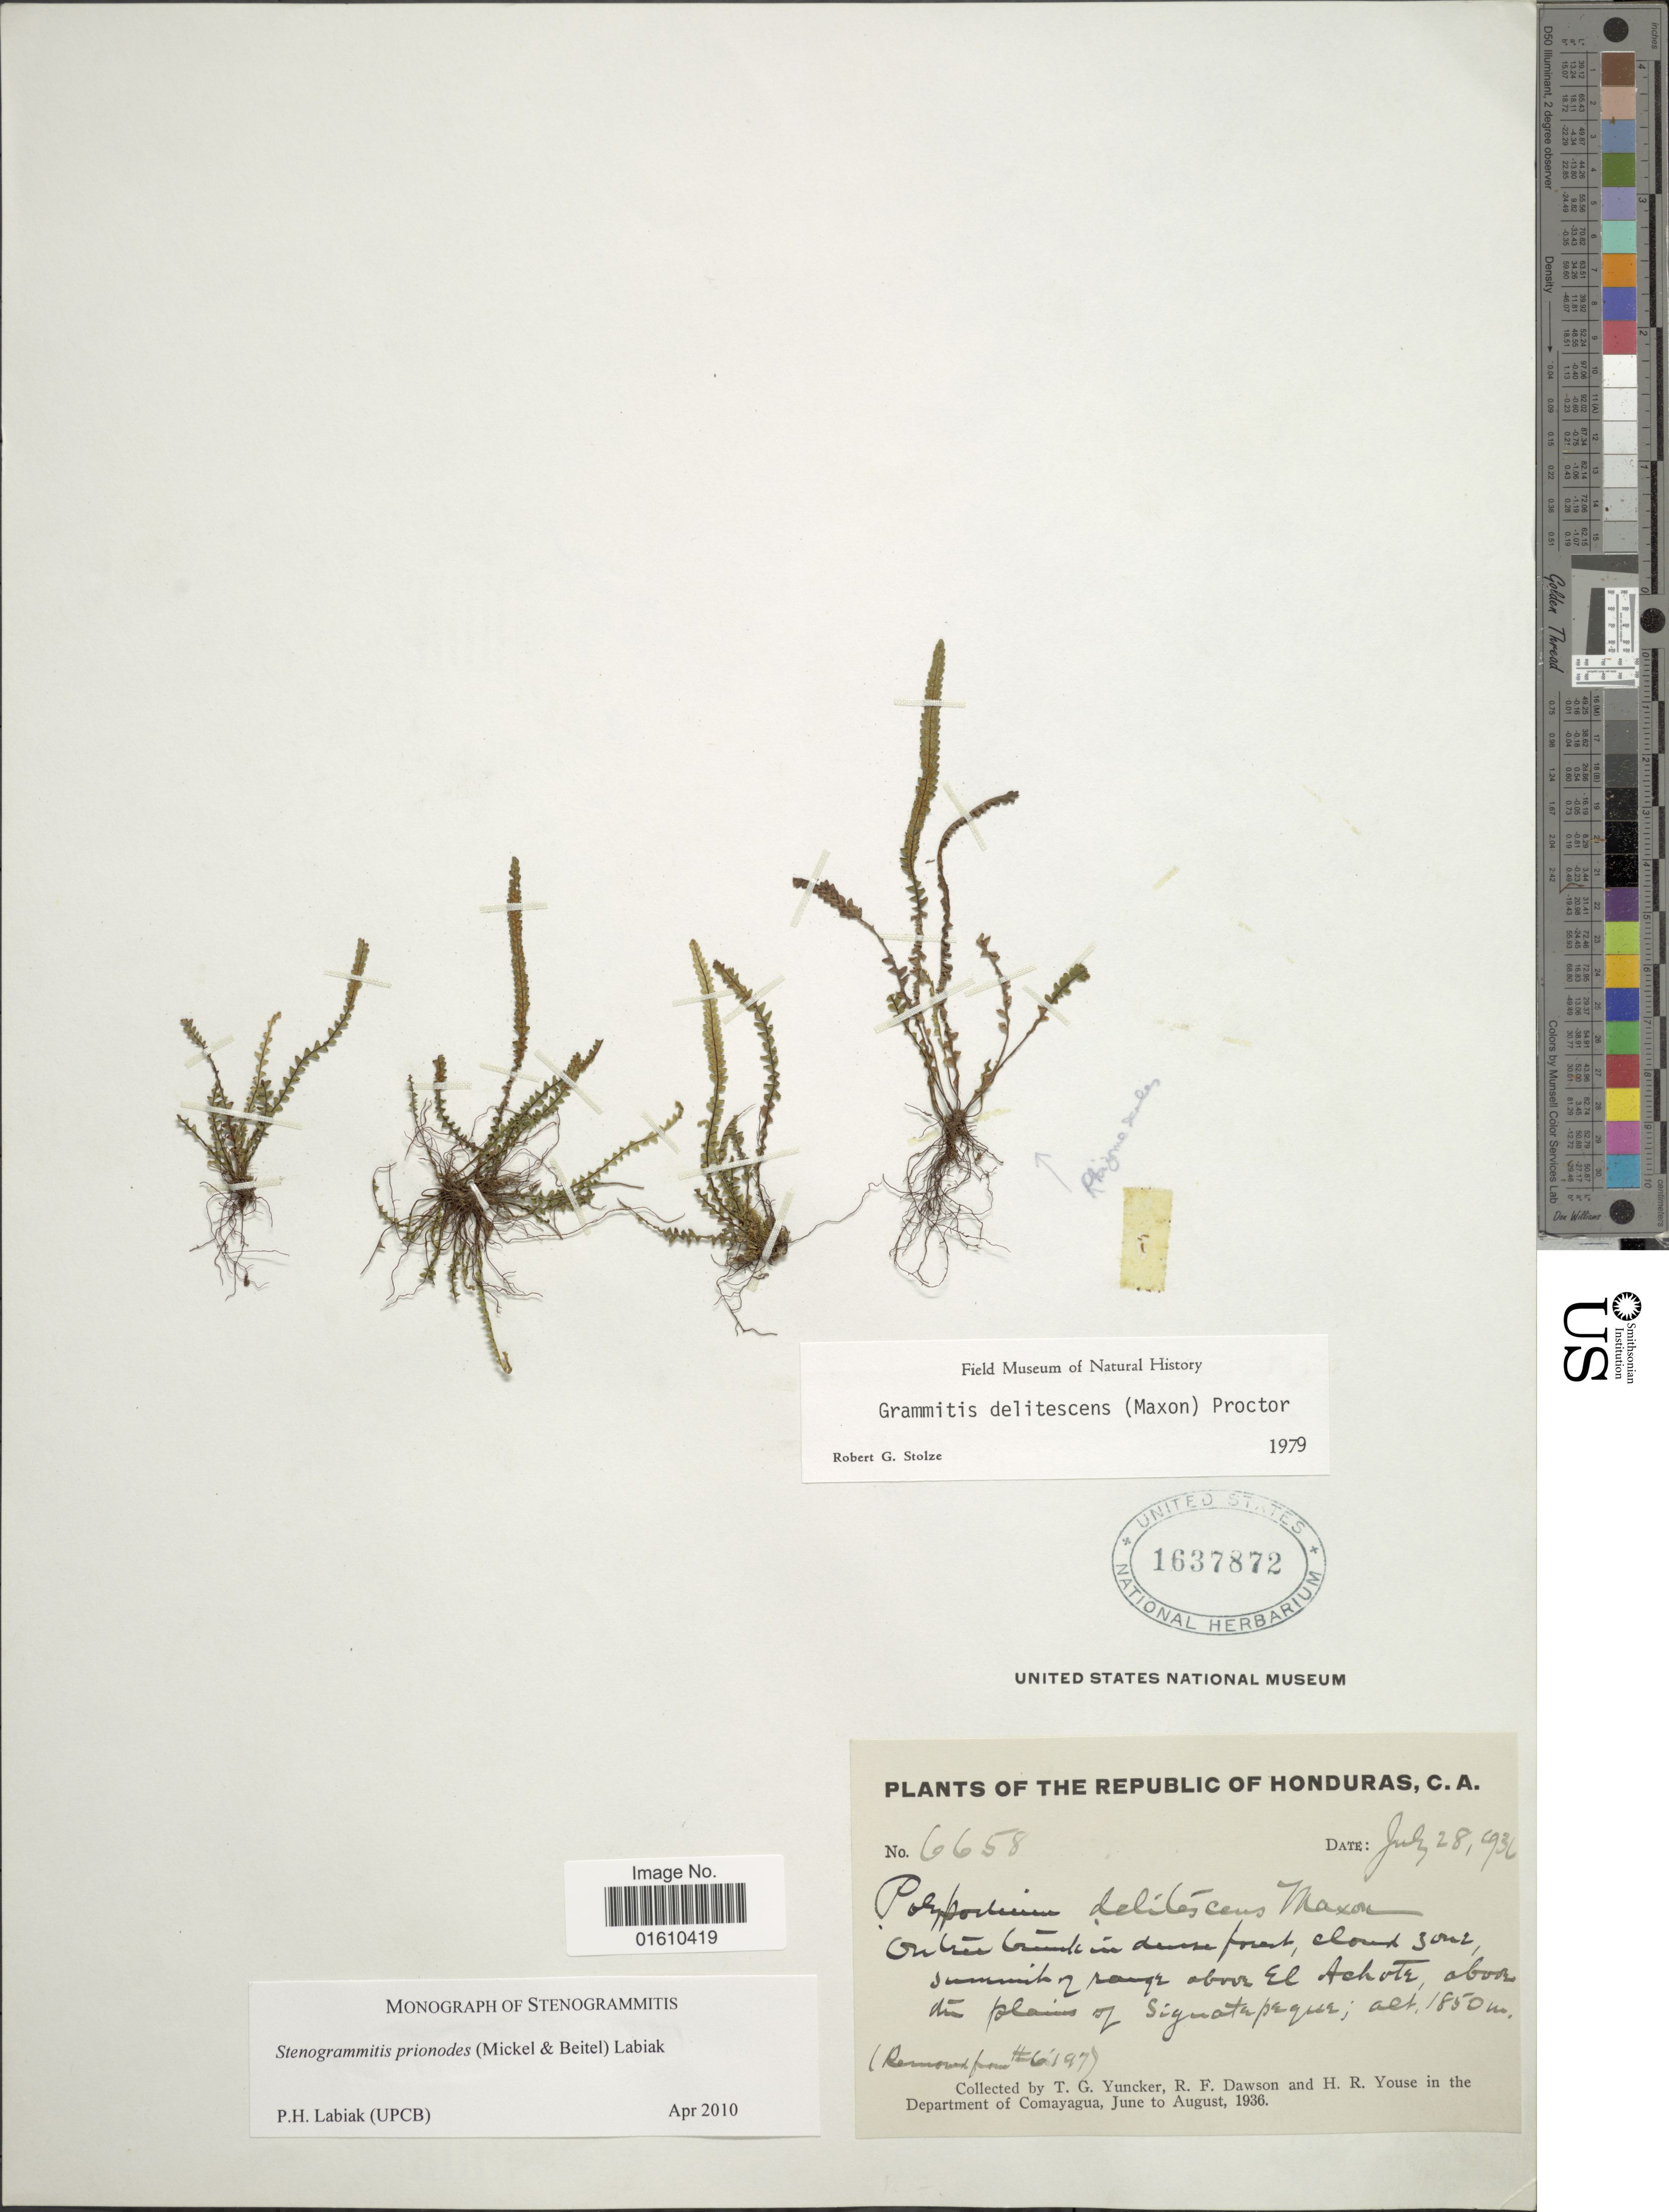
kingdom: Plantae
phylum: Tracheophyta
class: Polypodiopsida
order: Polypodiales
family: Polypodiaceae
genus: Stenogrammitis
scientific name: Stenogrammitis prionodes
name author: (Mickel & Beitel) Labiak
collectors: T. G. Yuncker, R. F. Dawson & H. Youse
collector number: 6658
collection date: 1936-07-28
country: Honduras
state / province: Comayagua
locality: Cloud zone, summit of range above El Achiote, above the plains of Siguatapeque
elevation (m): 1850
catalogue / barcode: US 1637872